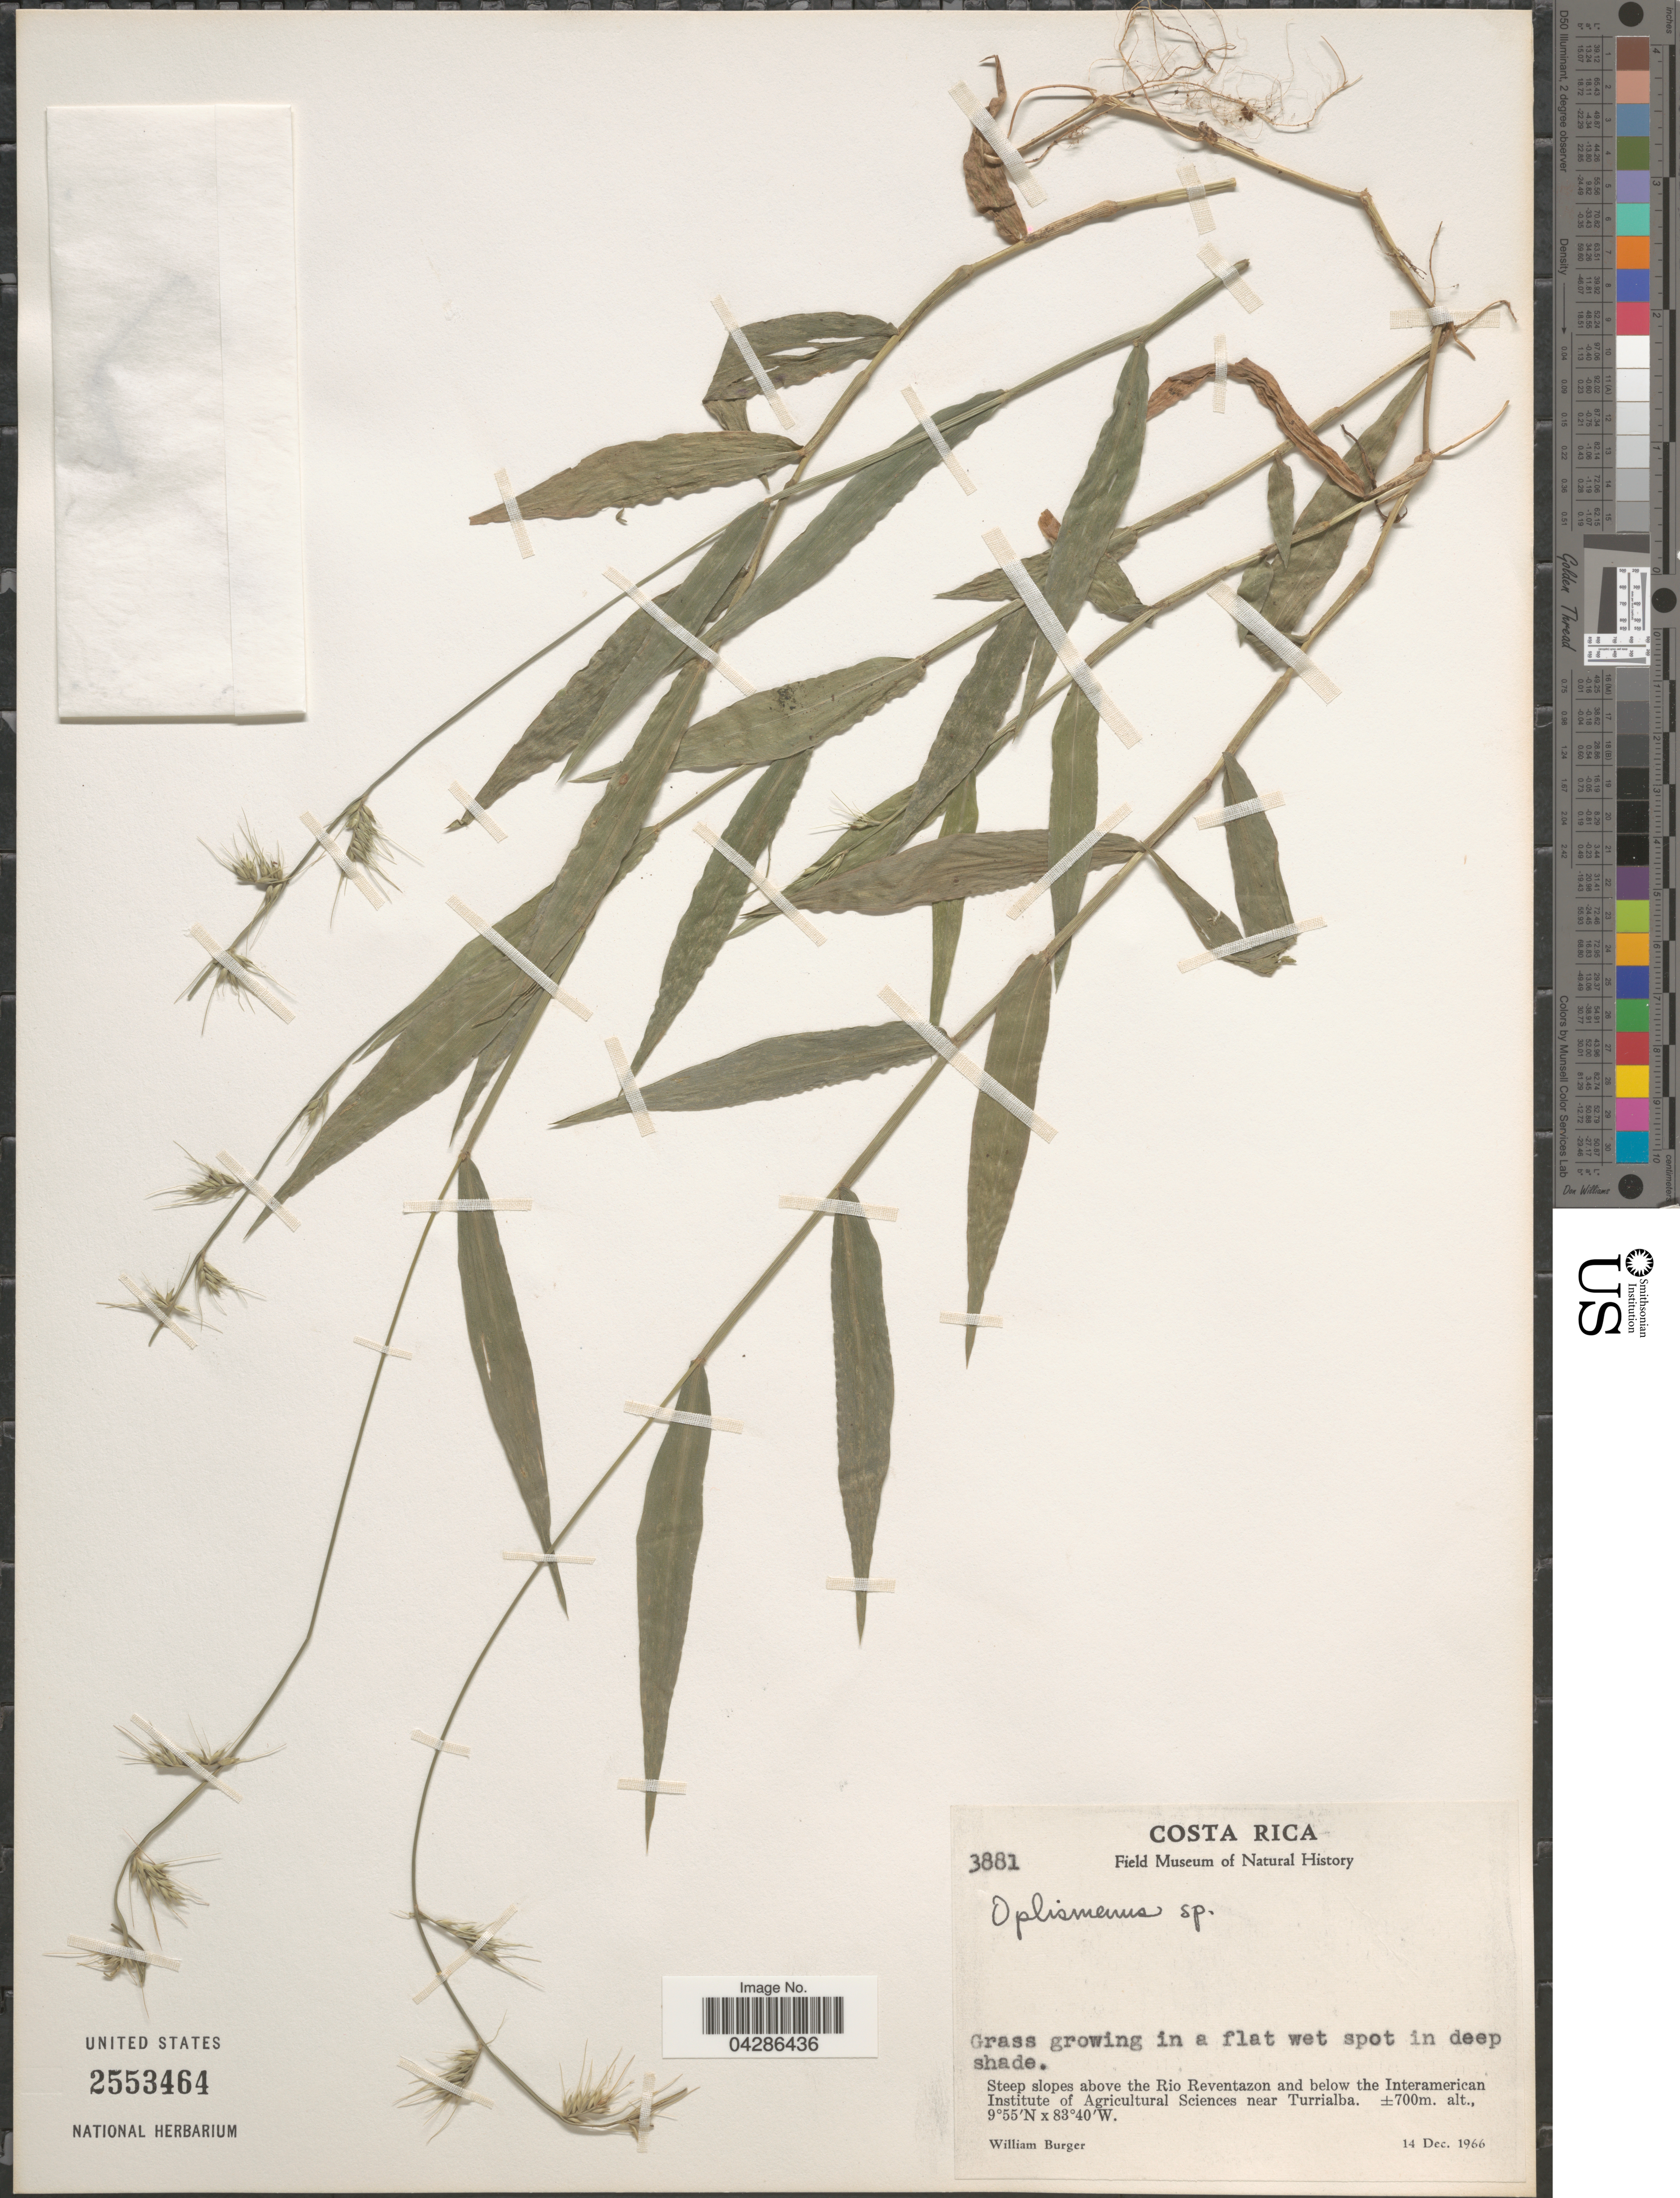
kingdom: Plantae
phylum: Tracheophyta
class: Liliopsida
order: Poales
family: Poaceae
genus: Oplismenus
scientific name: Oplismenus sp.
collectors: W. Burger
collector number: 3881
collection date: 1966-12-14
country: Costa Rica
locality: Steep slopes above the Rio Reventazon and below the Interamerican Institute of Agricultural Sciences near Turrialba.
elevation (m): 700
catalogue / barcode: US 2553464